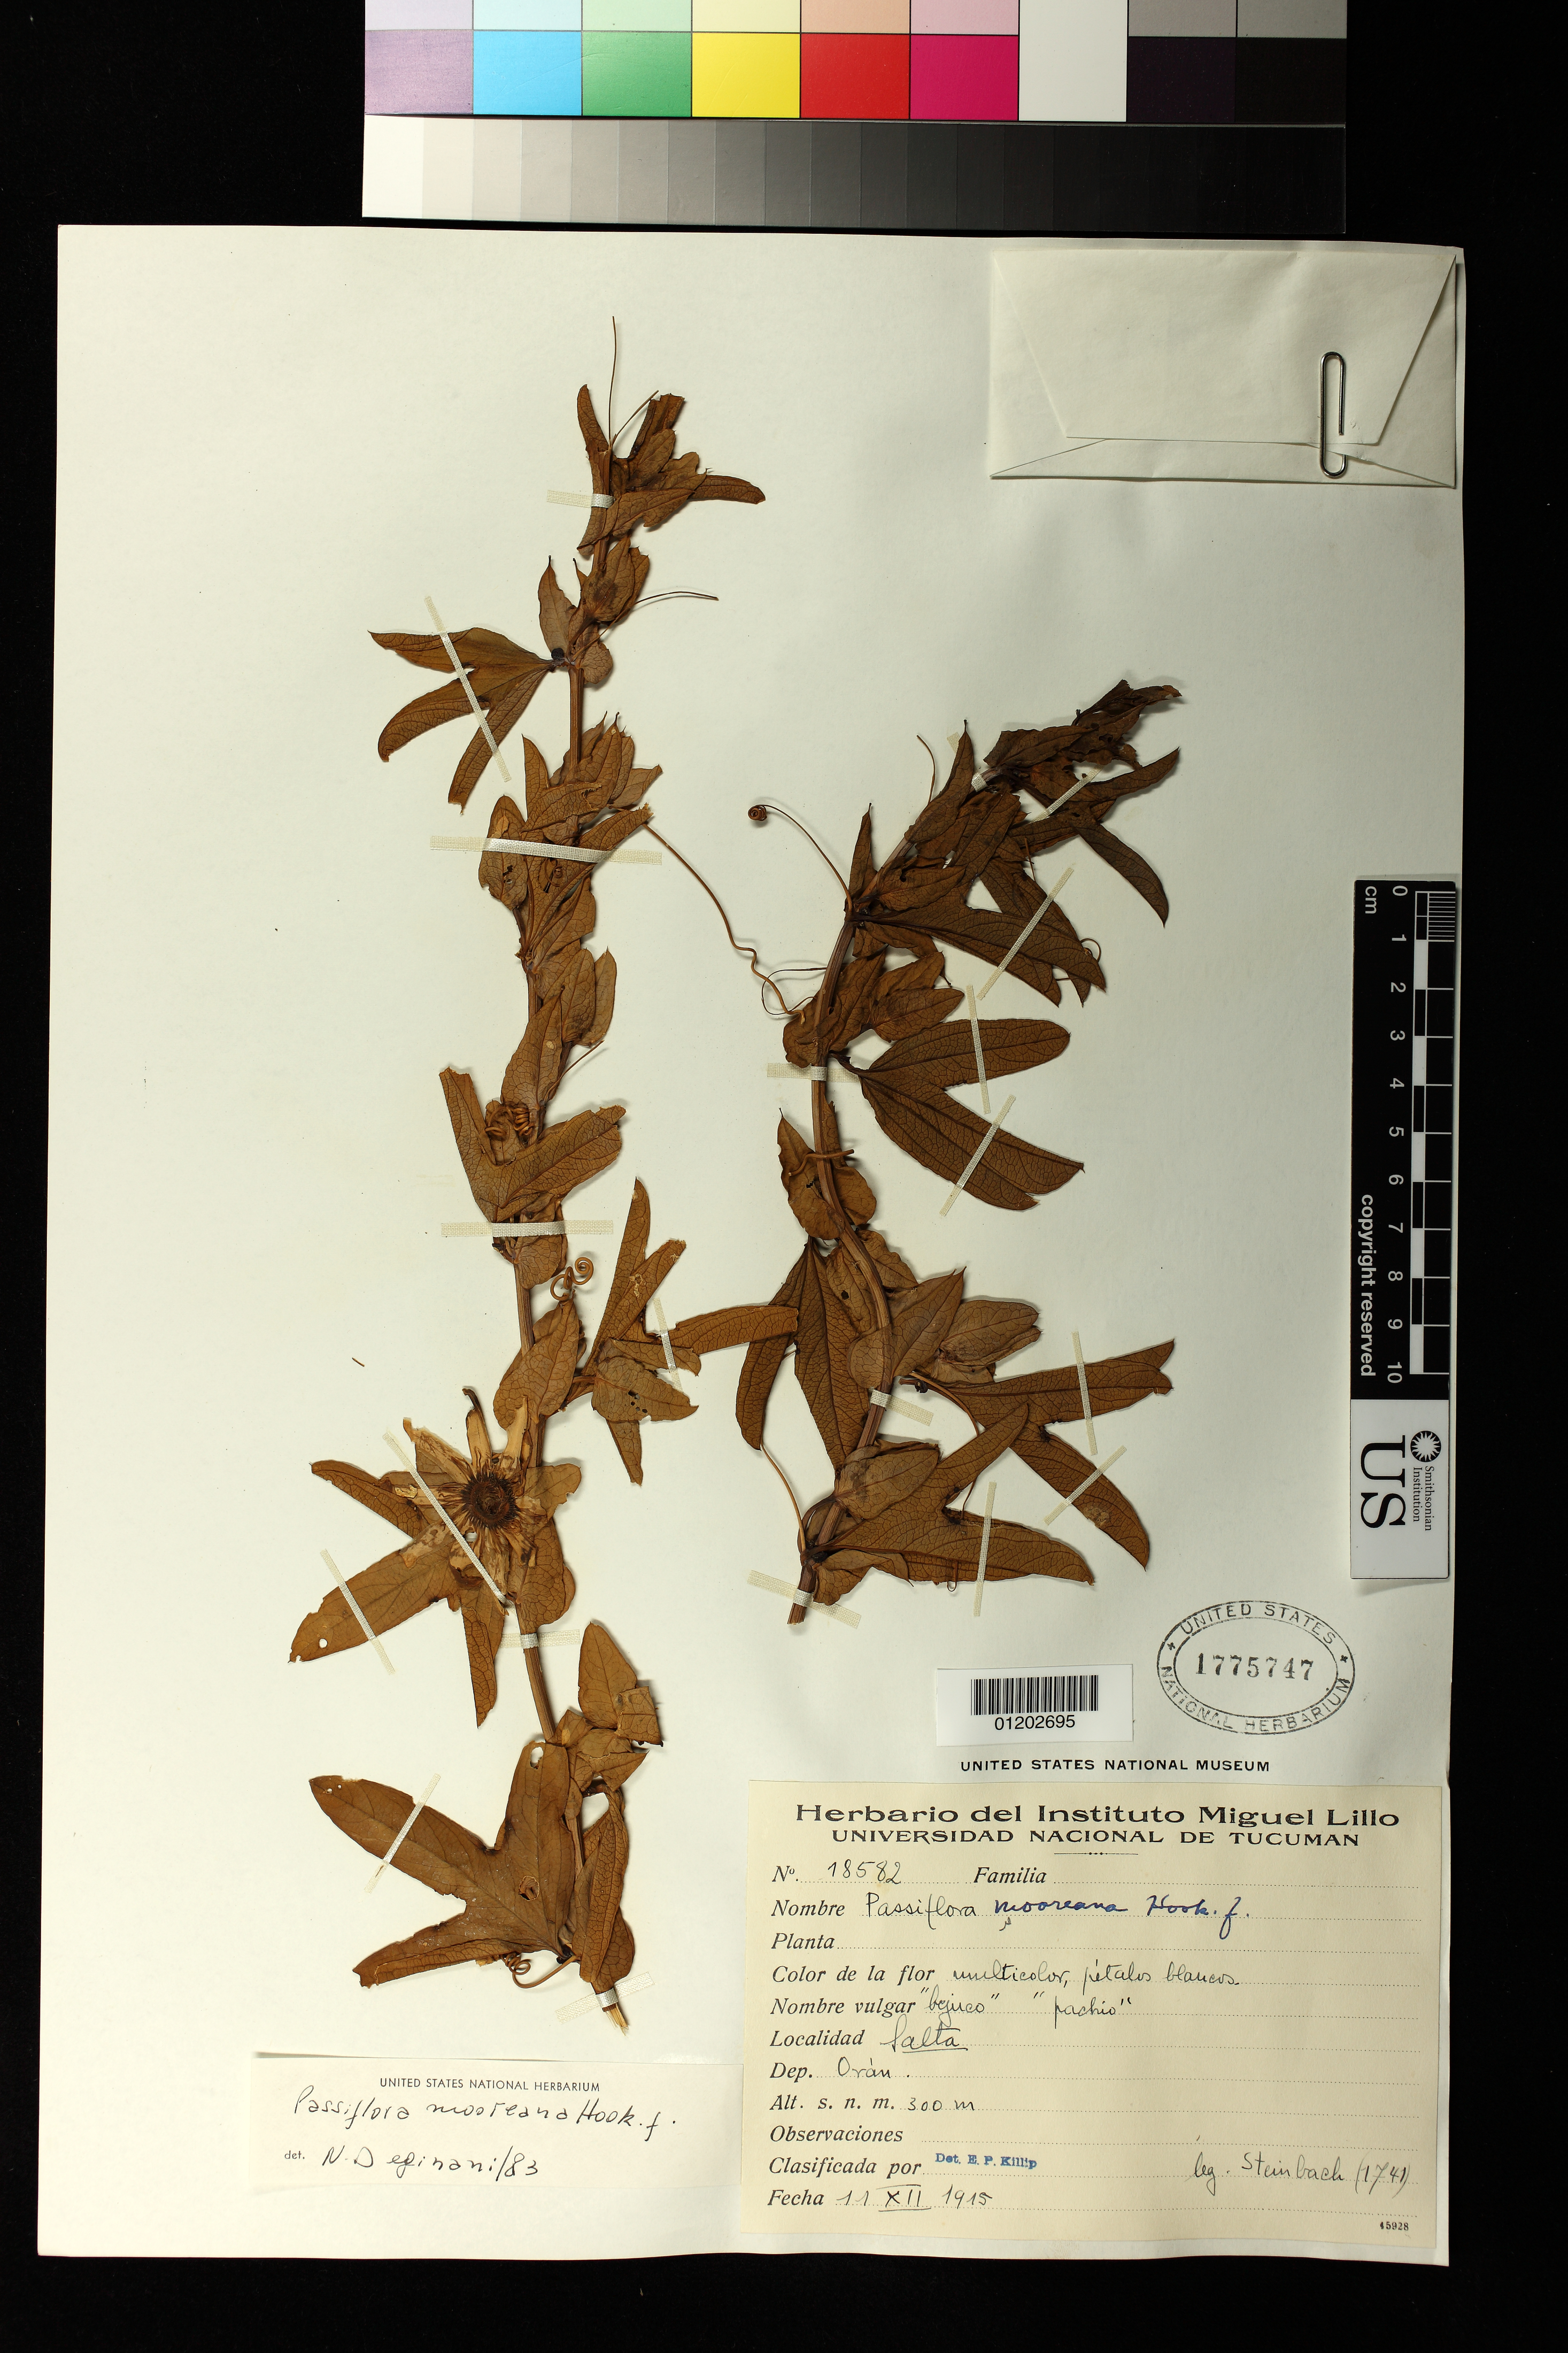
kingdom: Plantae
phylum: Tracheophyta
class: Magnoliopsida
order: Malpighiales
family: Passifloraceae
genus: Passiflora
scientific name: Passiflora mooreana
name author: Hook. f.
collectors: J. Steinbach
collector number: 1741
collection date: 1915-12-11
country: Argentina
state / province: Salta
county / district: Orán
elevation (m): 300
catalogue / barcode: US 1775747